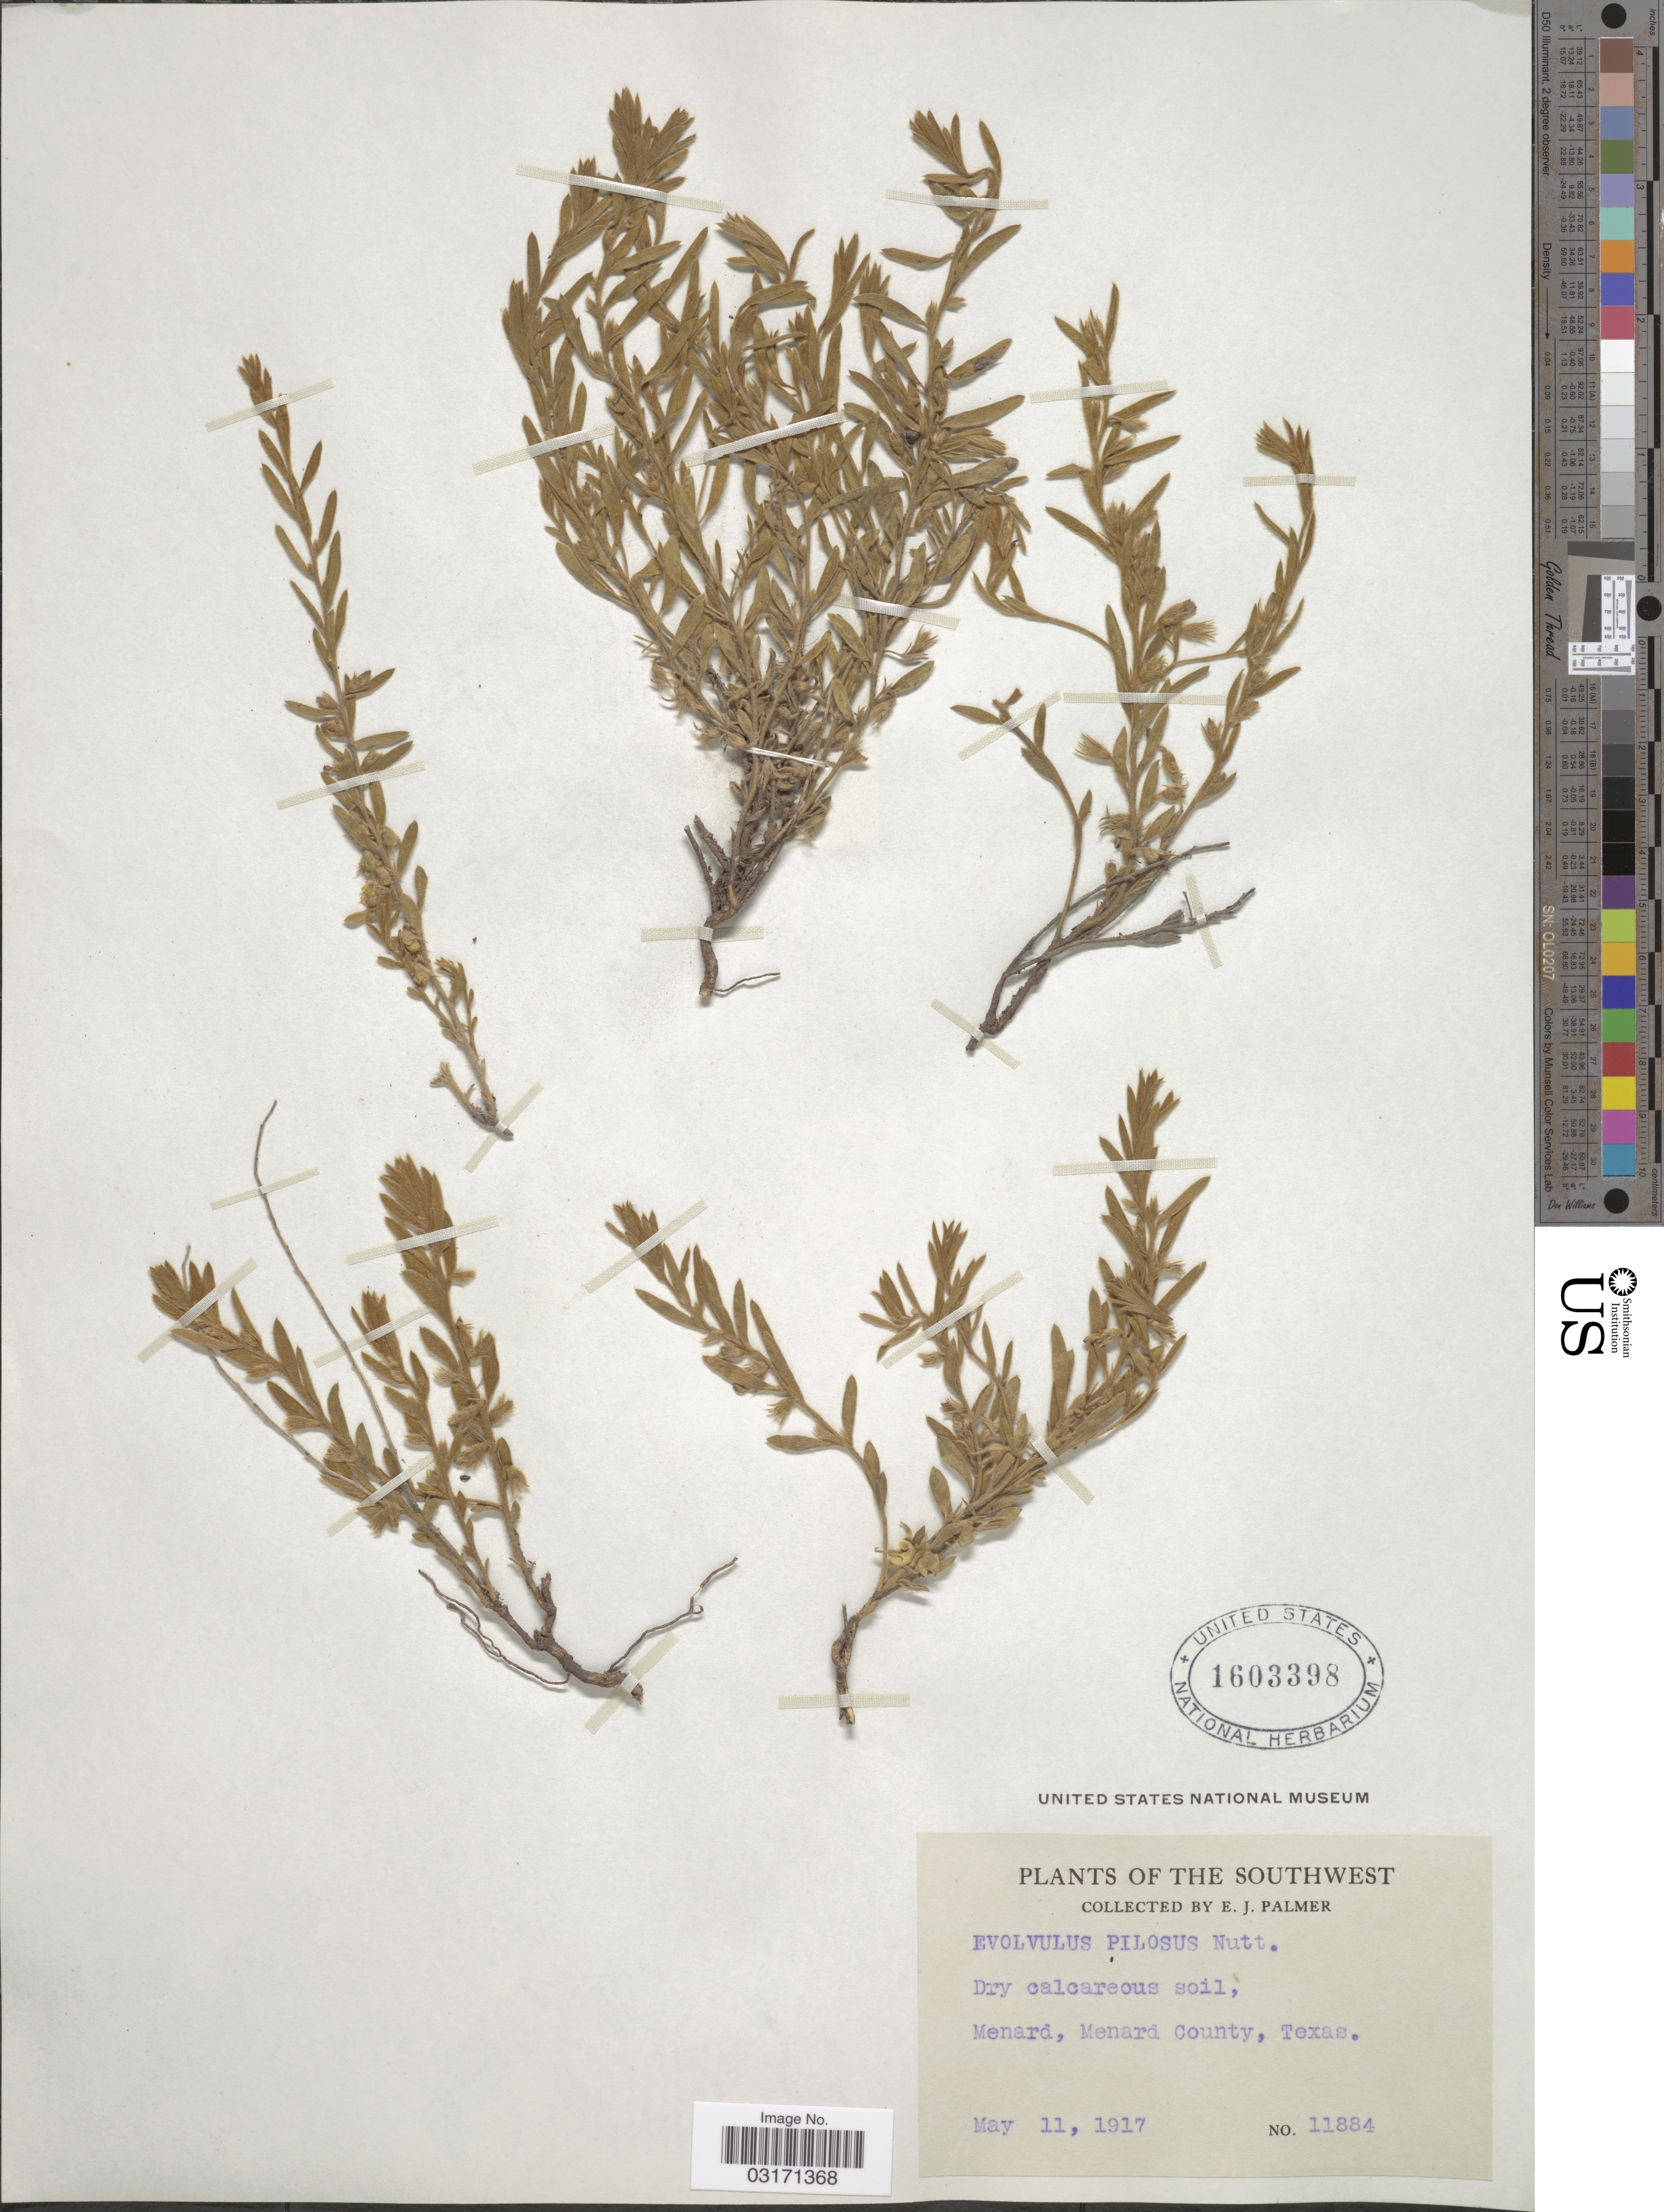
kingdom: Plantae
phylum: Tracheophyta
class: Magnoliopsida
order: Solanales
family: Convolvulaceae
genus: Evolvulus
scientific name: Evolvulus pilosus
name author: Roxb.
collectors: E. J. Palmer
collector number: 11884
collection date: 1917-05-11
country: United States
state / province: Texas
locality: The Southwest. Menard, Menard County.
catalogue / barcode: US 1603398